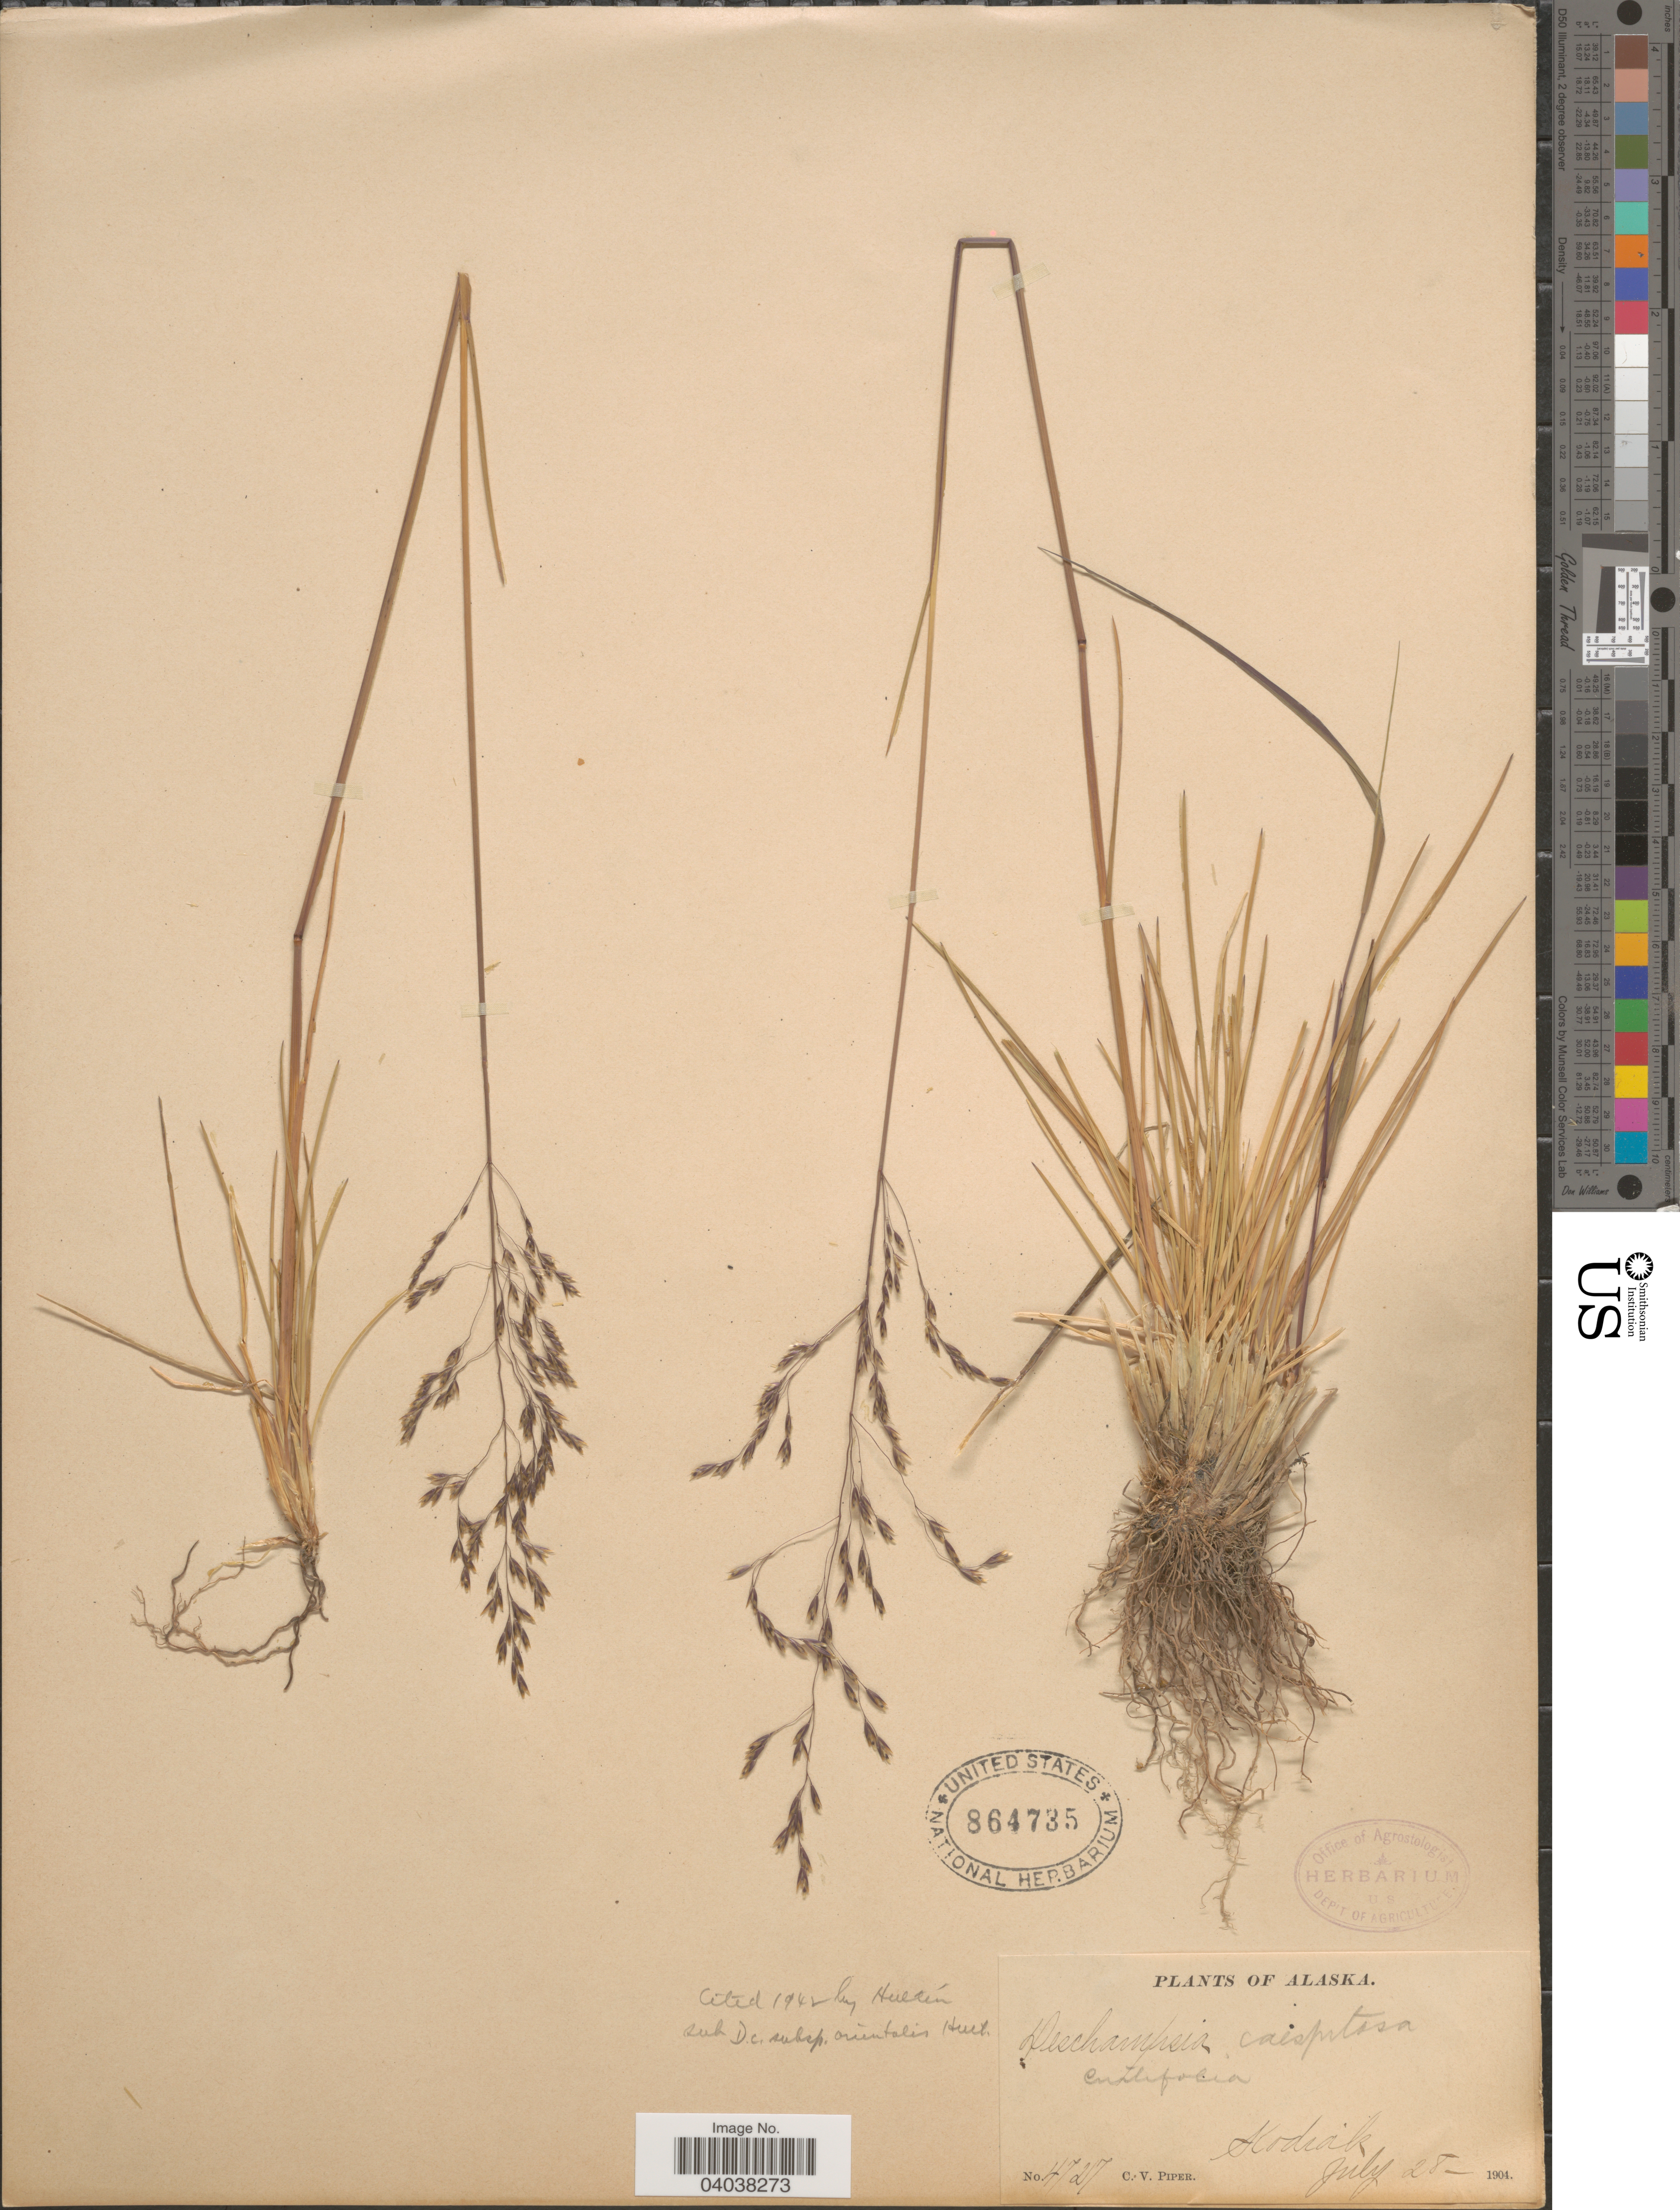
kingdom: Plantae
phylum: Tracheophyta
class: Liliopsida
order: Poales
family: Poaceae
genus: Deschampsia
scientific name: Deschampsia cespitosa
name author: (L.) P. Beauv.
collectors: C. V. Piper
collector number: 4727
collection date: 1904-07-28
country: United States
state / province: Alaska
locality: Kodiak.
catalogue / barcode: US 864735